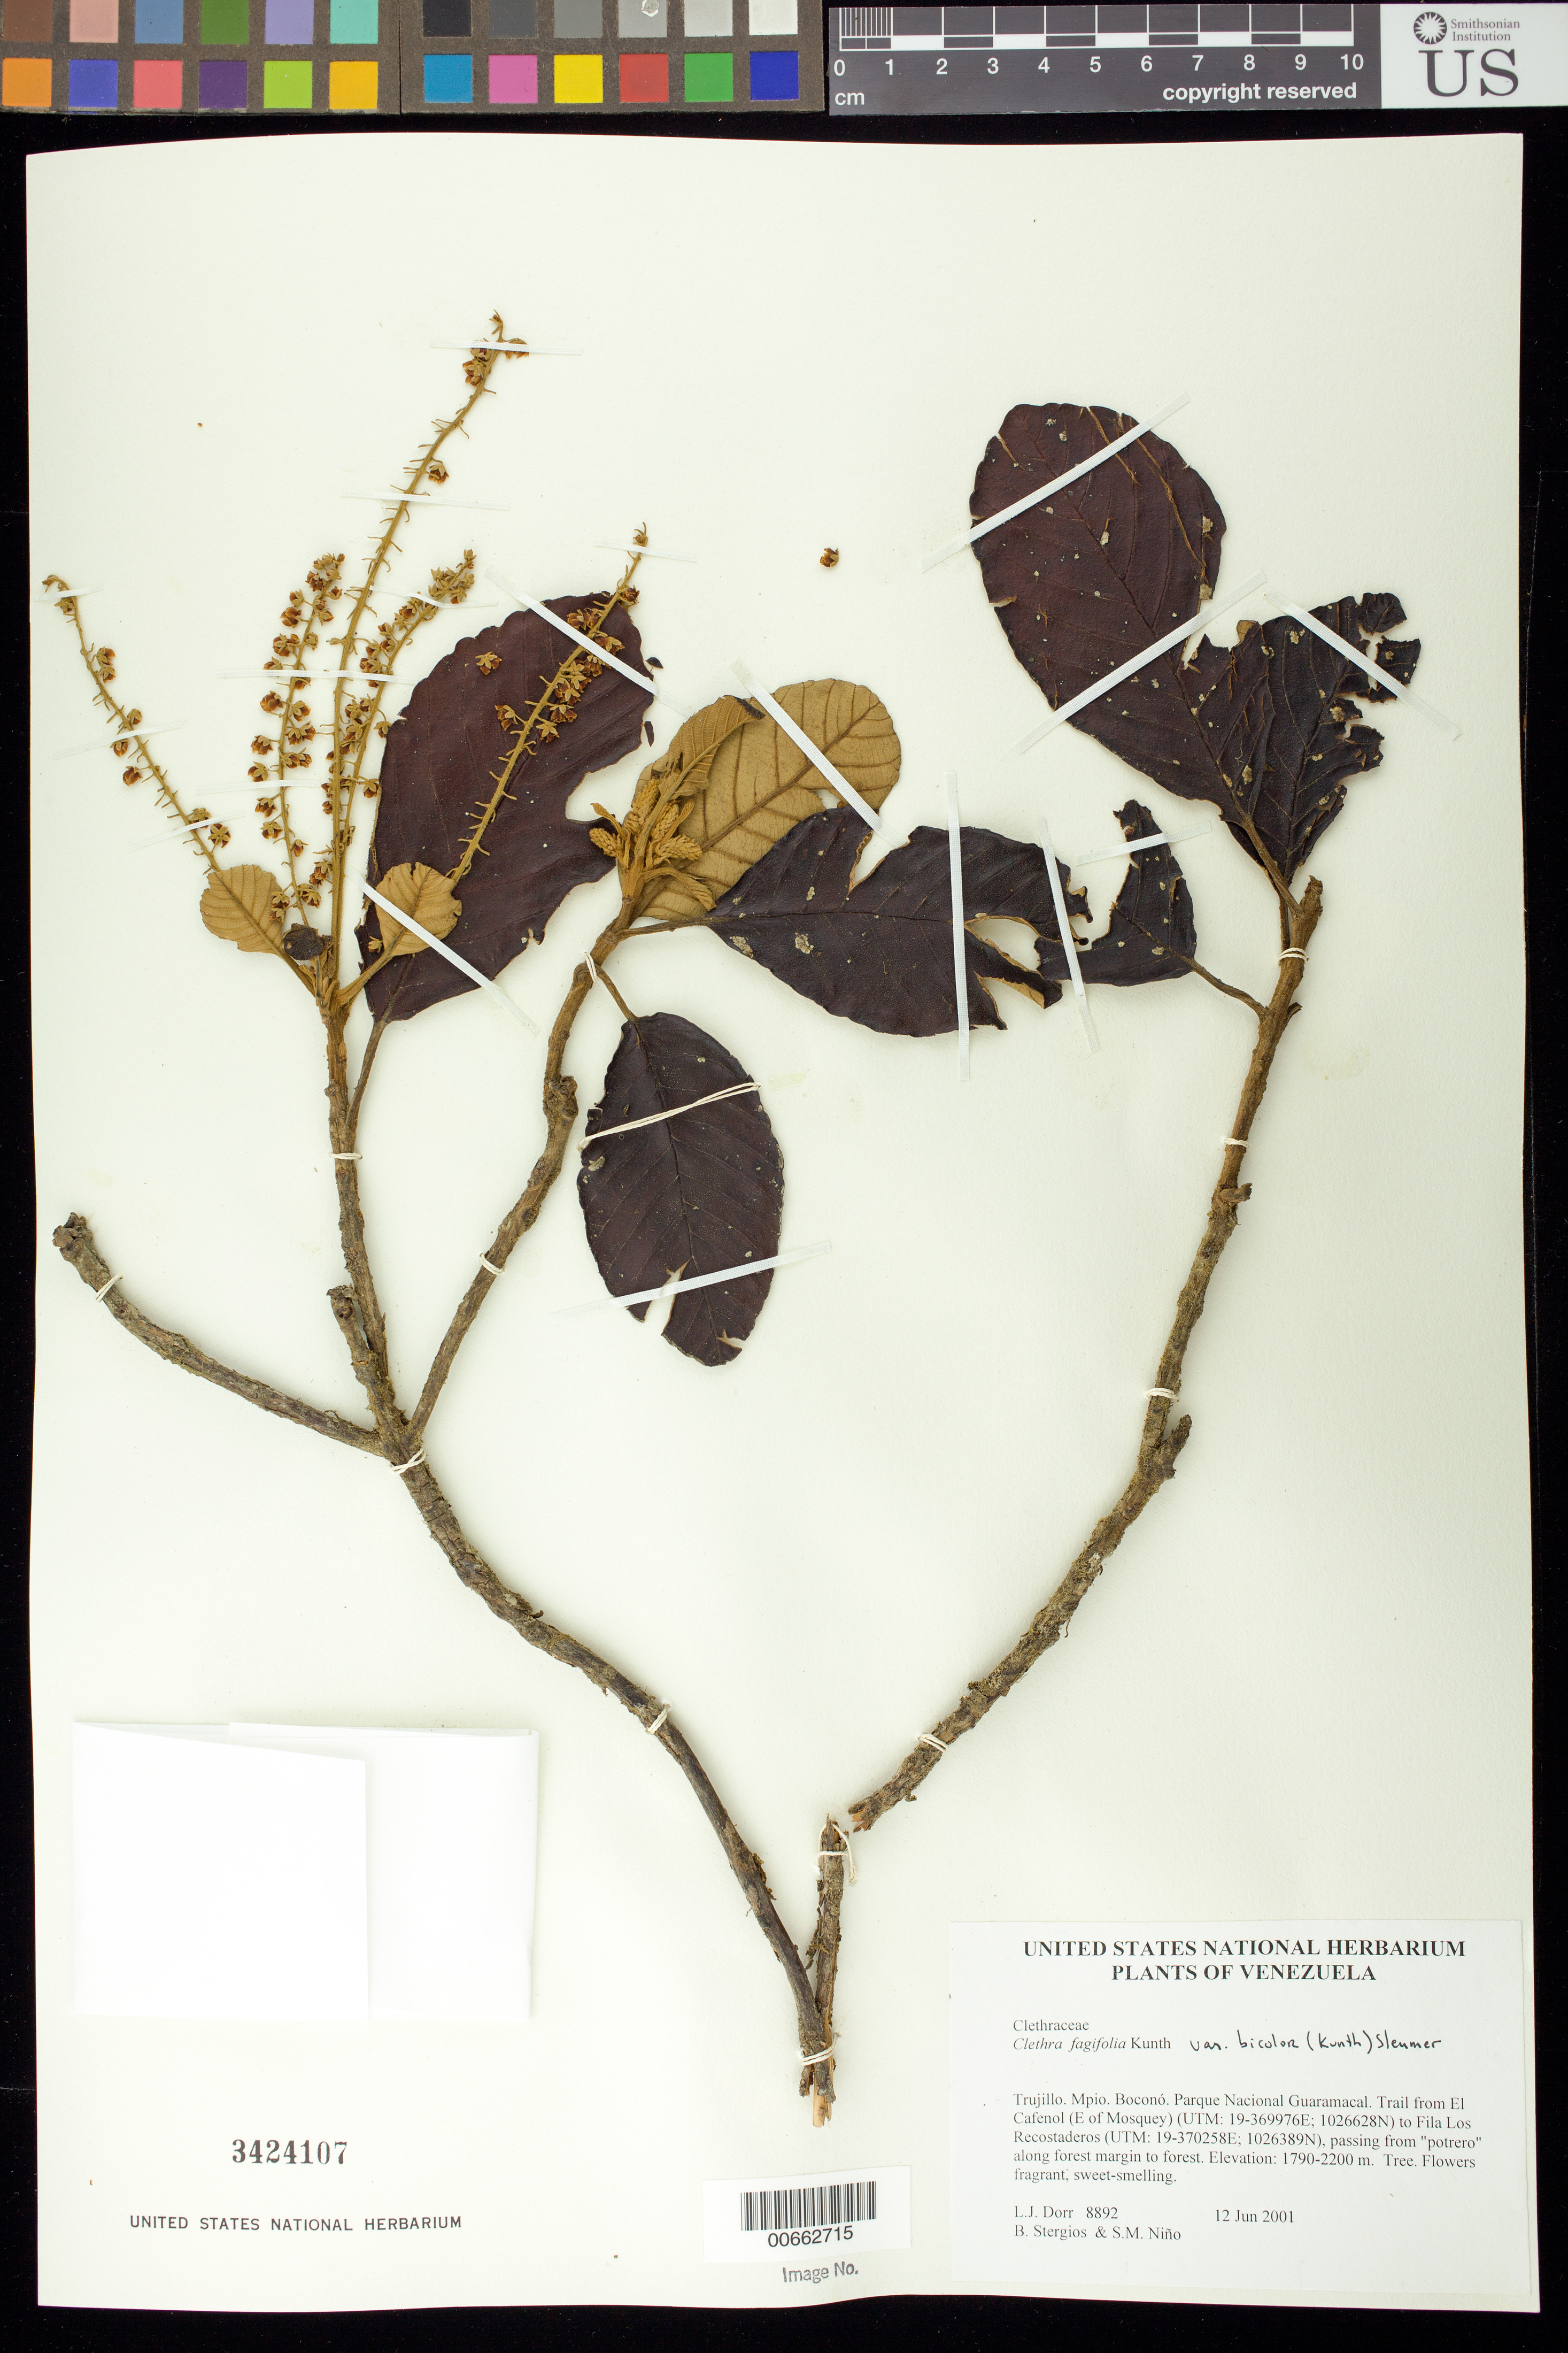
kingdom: Plantae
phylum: Tracheophyta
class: Magnoliopsida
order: Ericales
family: Clethraceae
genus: Clethra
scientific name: Clethra fagifolia var. bicolor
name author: Kunth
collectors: L. J. Dorr, B. G. Stergios & S. M. Niño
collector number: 8892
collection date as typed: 12 Jun 2001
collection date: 2001-06-12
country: Venezuela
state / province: Trujillo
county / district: Boconó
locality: Parque Nacional Guaramacal. Trail from El Cafenol (E of Mosquey) to Fila Los Recostaderos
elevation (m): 1790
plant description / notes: PORT, US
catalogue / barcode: US 3424107